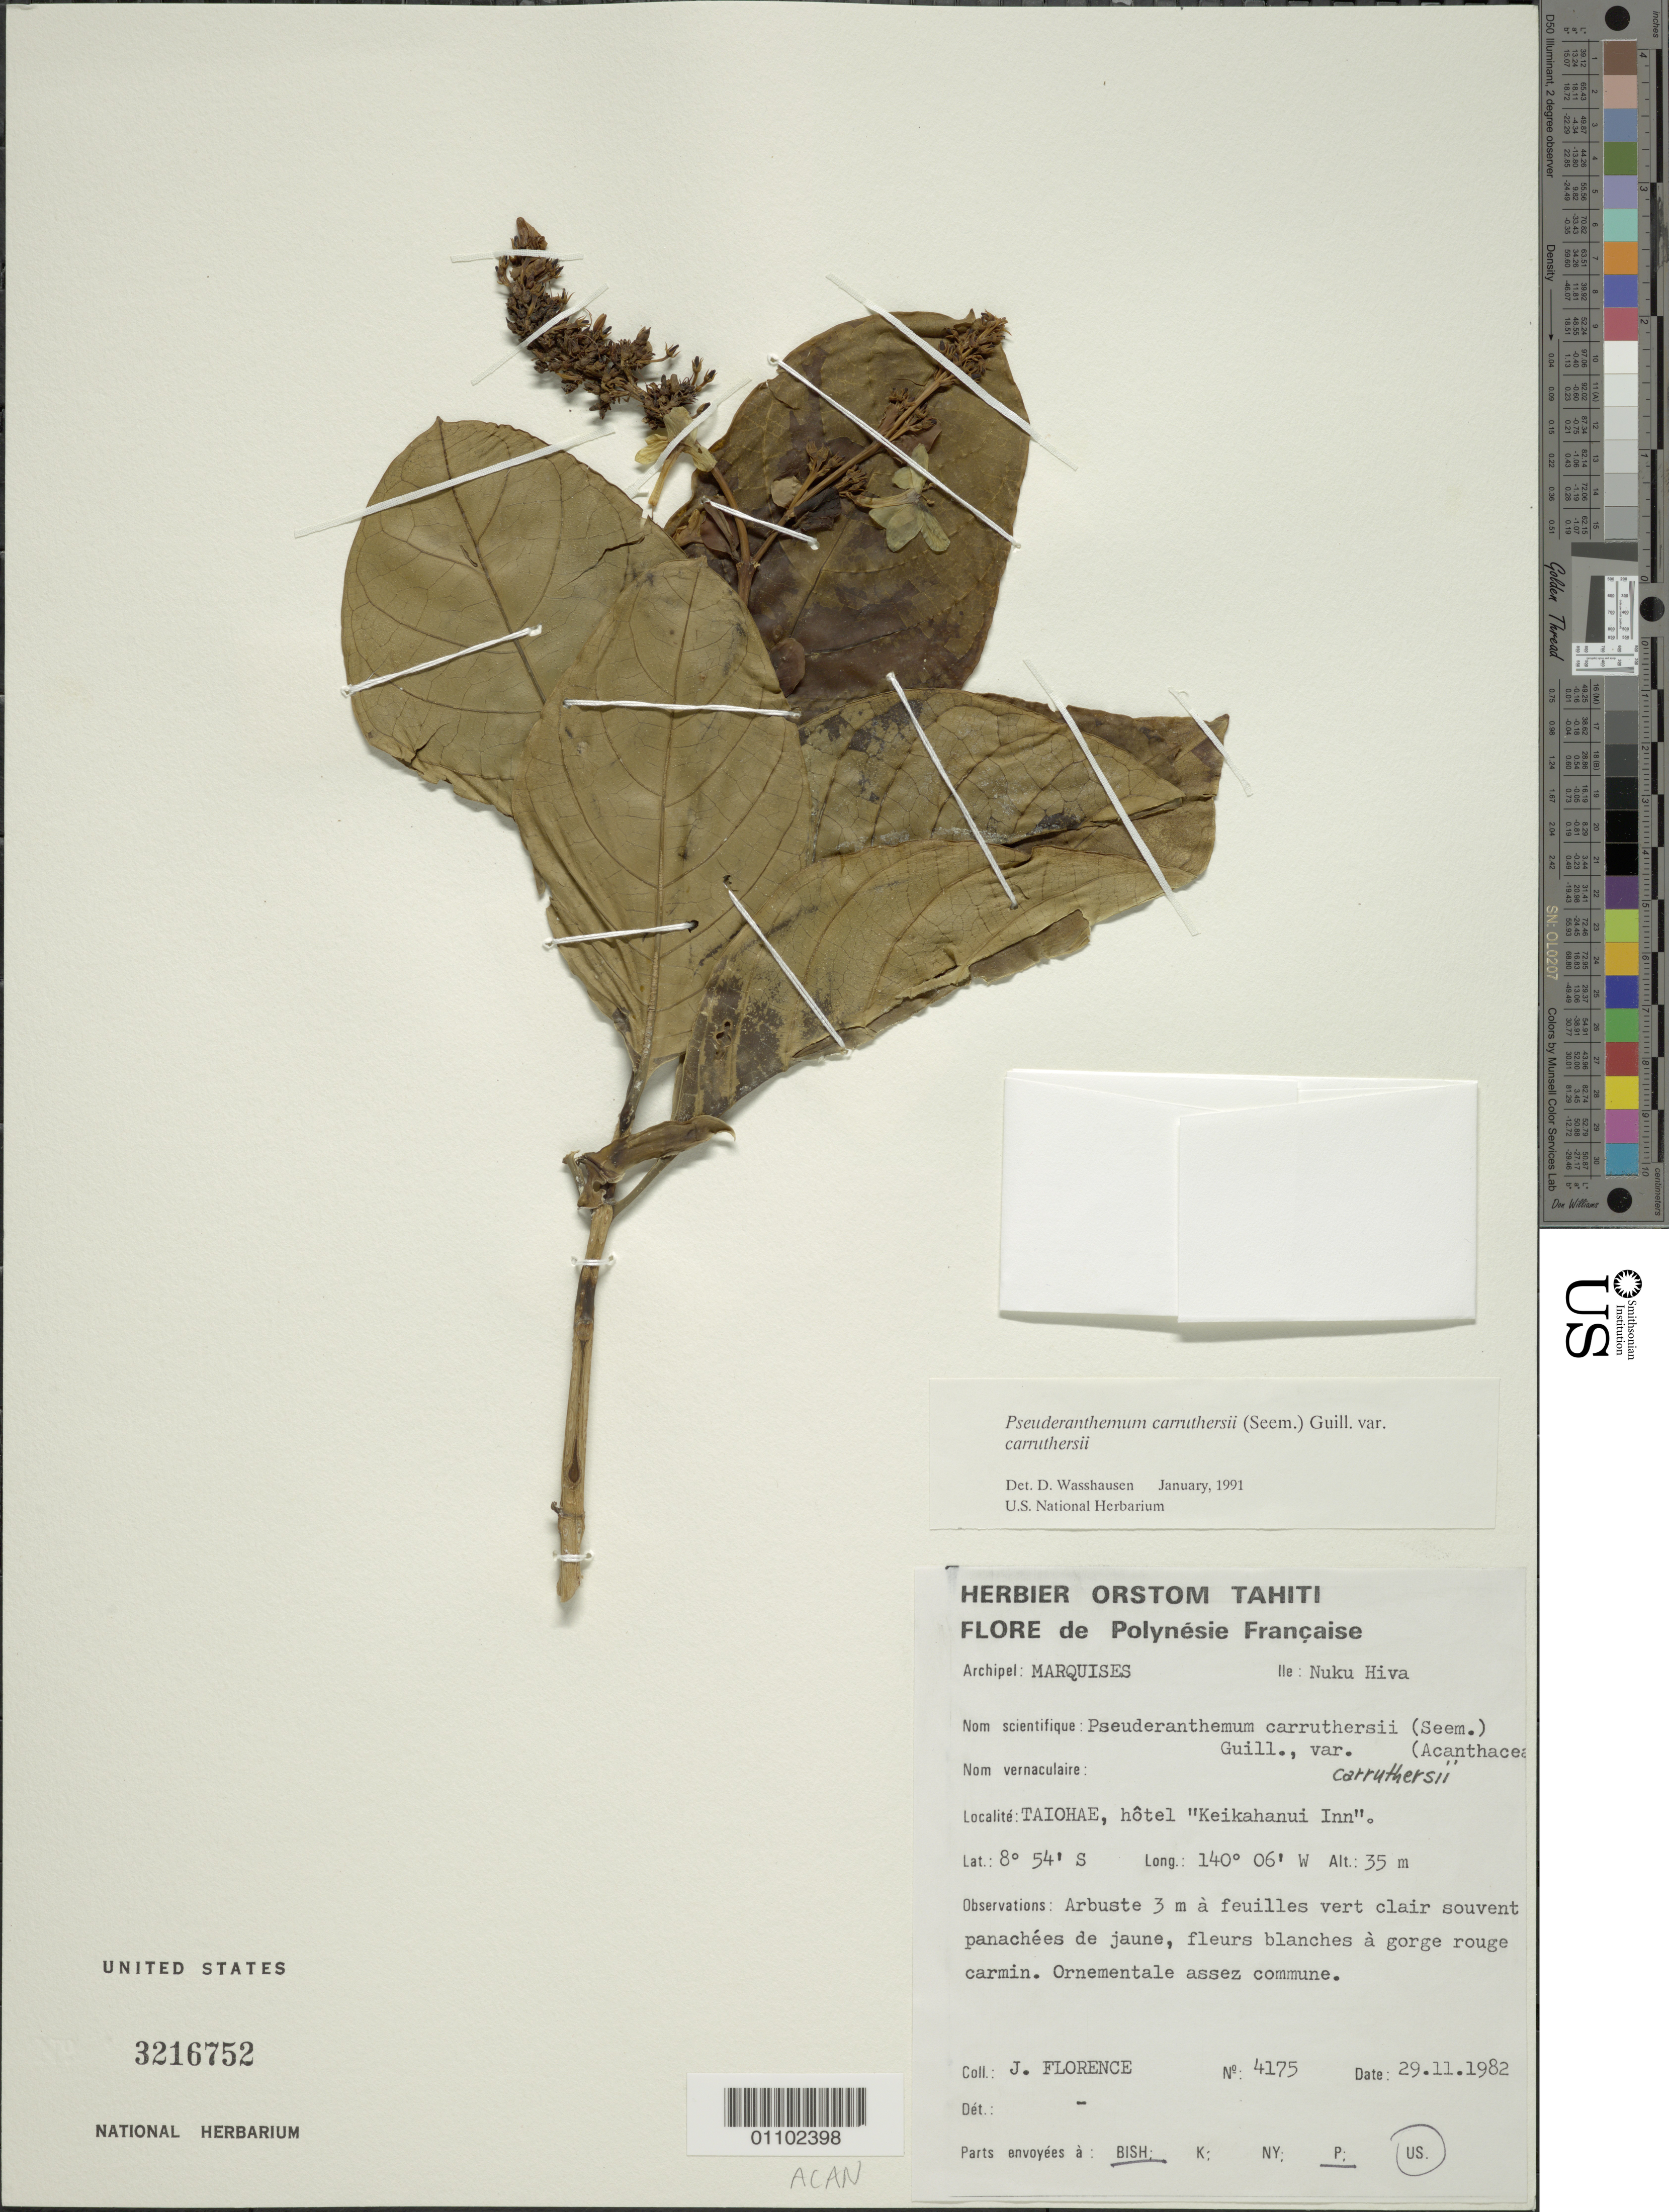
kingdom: Plantae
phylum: Tracheophyta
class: Magnoliopsida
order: Lamiales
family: Acanthaceae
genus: Pseuderanthemum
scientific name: Pseuderanthemum carruthersii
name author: (Seem.) Guillaumin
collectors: J. Florence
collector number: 4175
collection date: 1982-11-29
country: French Polynesia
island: Nuku Hiva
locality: Taiohae, Hotel "Keikahanui Inn"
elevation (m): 35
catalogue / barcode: US 3216752